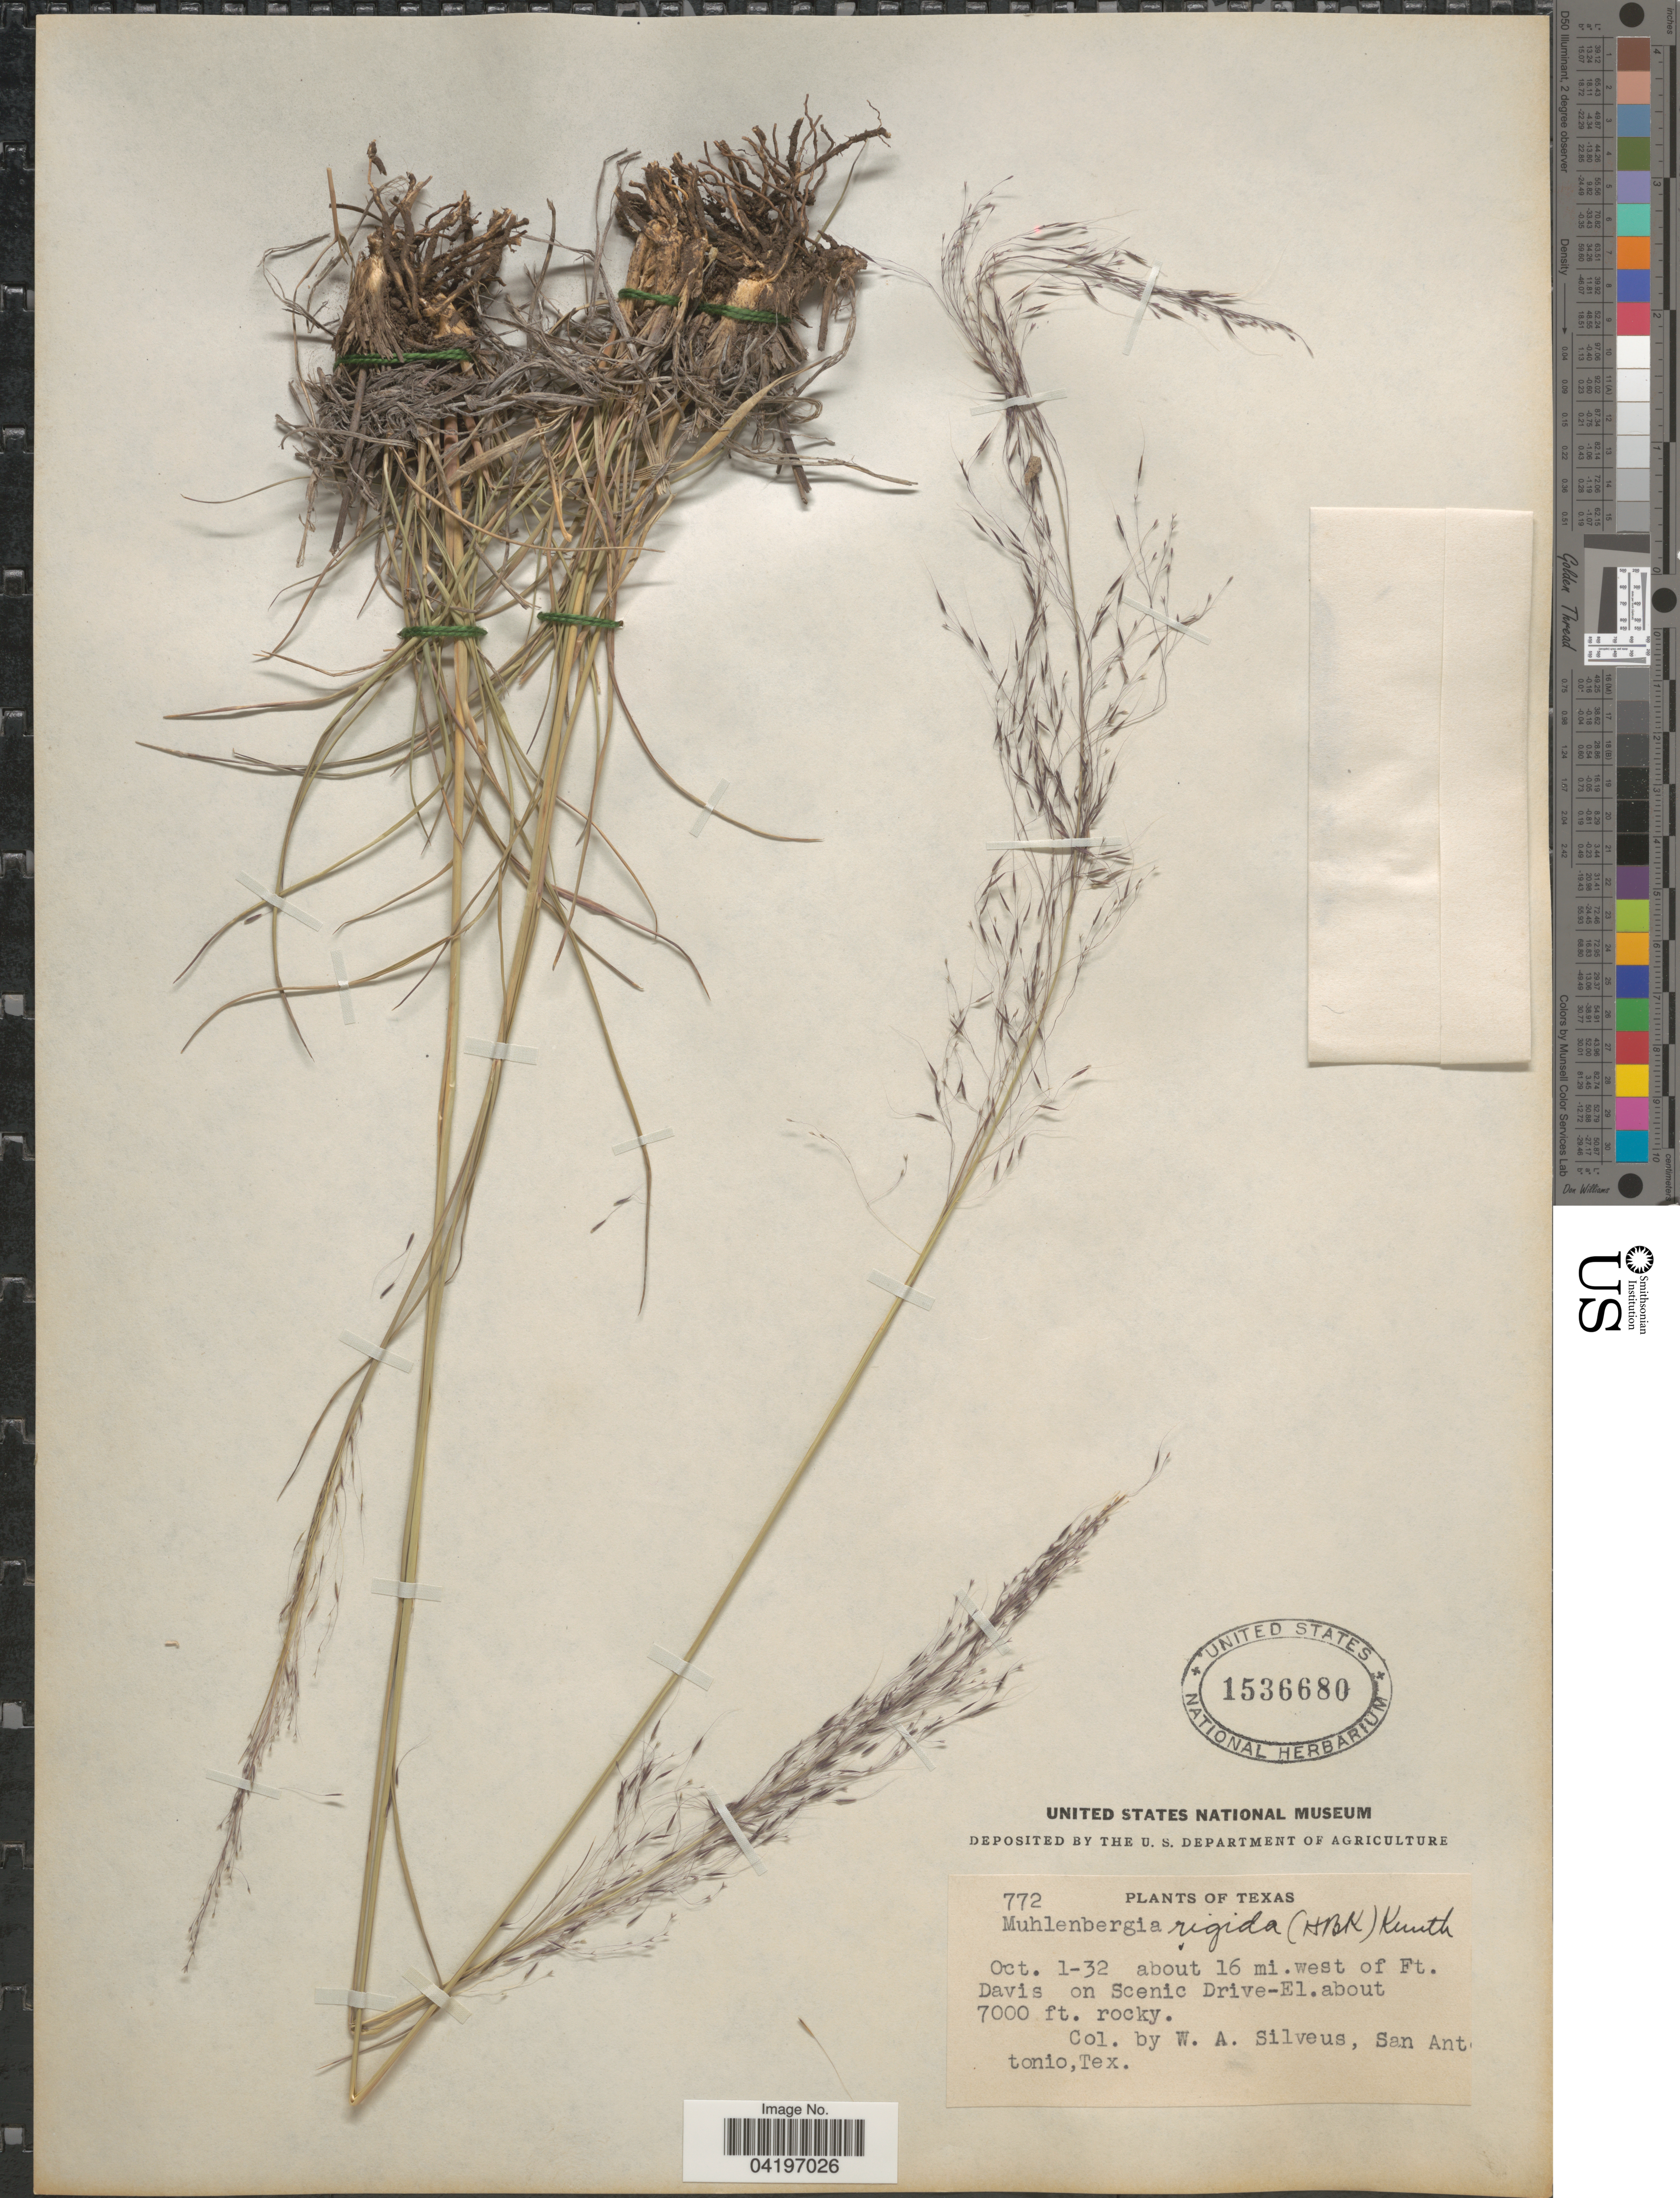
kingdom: Plantae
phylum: Tracheophyta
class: Liliopsida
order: Poales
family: Poaceae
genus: Muhlenbergia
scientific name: Muhlenbergia rigida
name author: (Kunth) Kunth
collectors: W. Silveus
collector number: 772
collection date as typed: Transcribed d/m/y: 1/10/32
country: United States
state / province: Texas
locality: About 16 mi. west of Ft. Davis on Scenic Drive.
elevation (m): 2134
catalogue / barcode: US 1536680